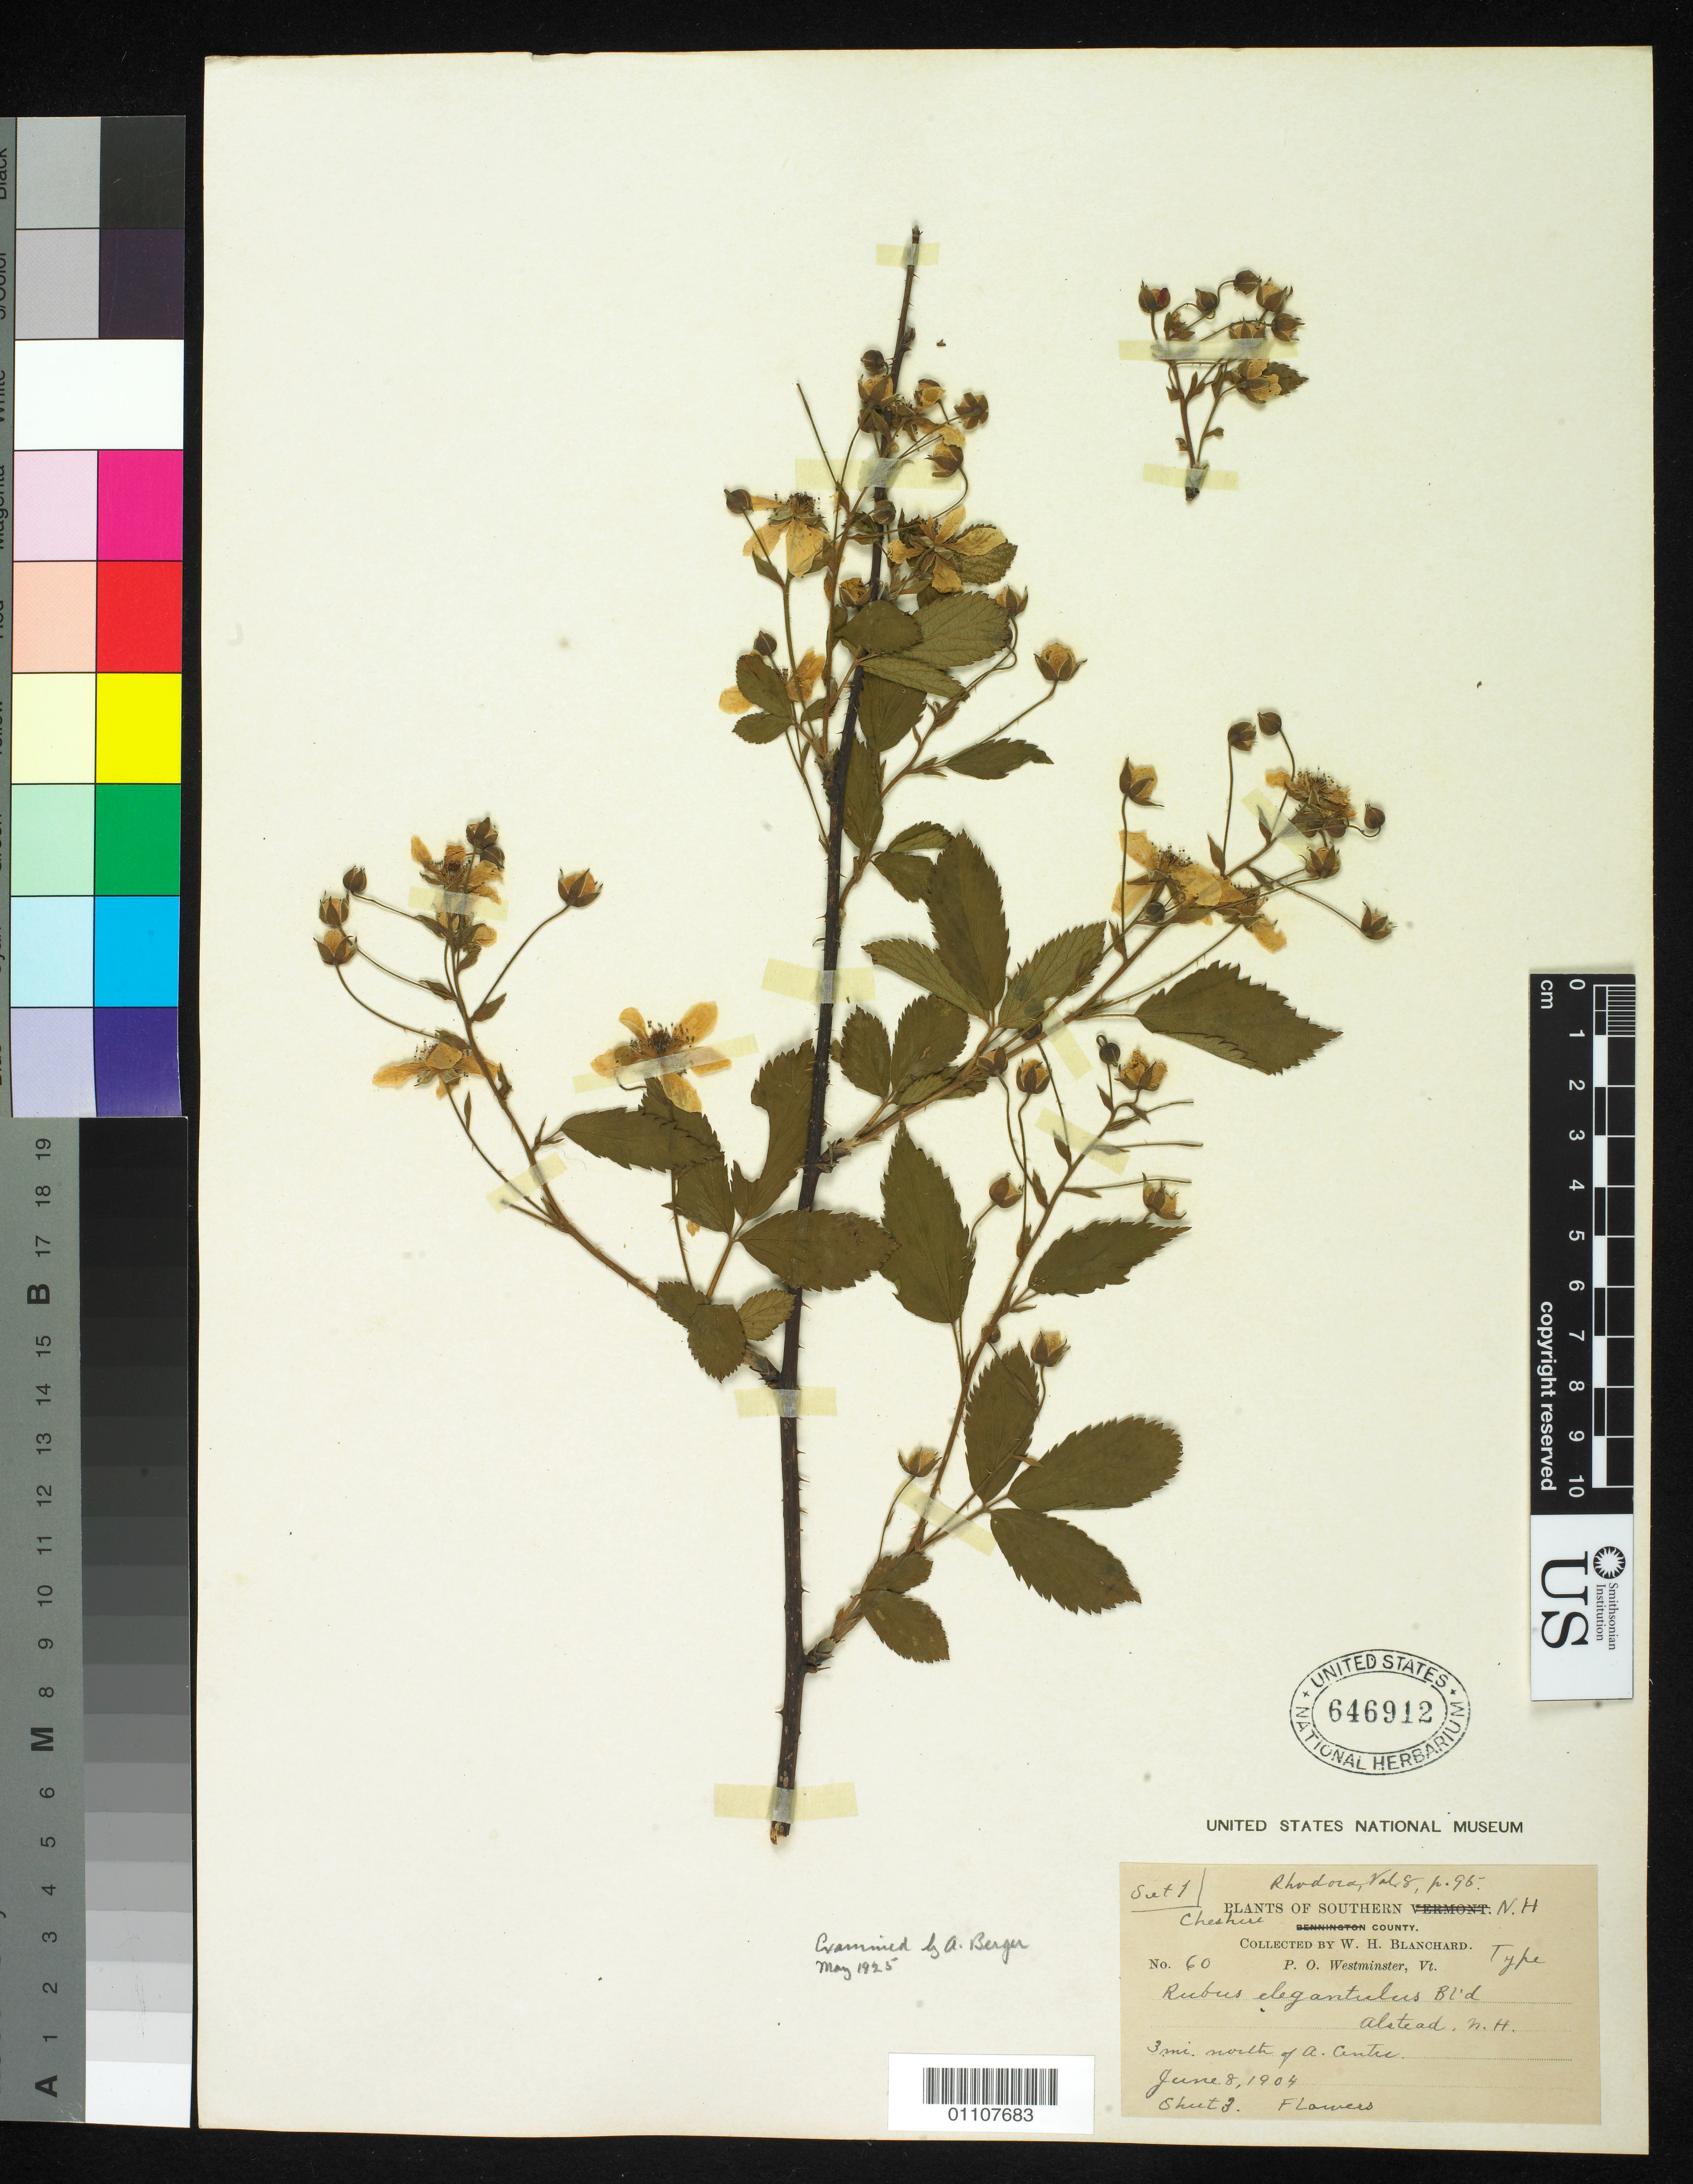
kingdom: Plantae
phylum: Tracheophyta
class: Magnoliopsida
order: Rosales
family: Rosaceae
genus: Rubus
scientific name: Rubus elegantulus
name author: Blanch.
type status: Syntype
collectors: W. H. Blanchard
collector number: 60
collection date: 1904-06-08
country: United States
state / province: New Hampshire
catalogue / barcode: US 646912